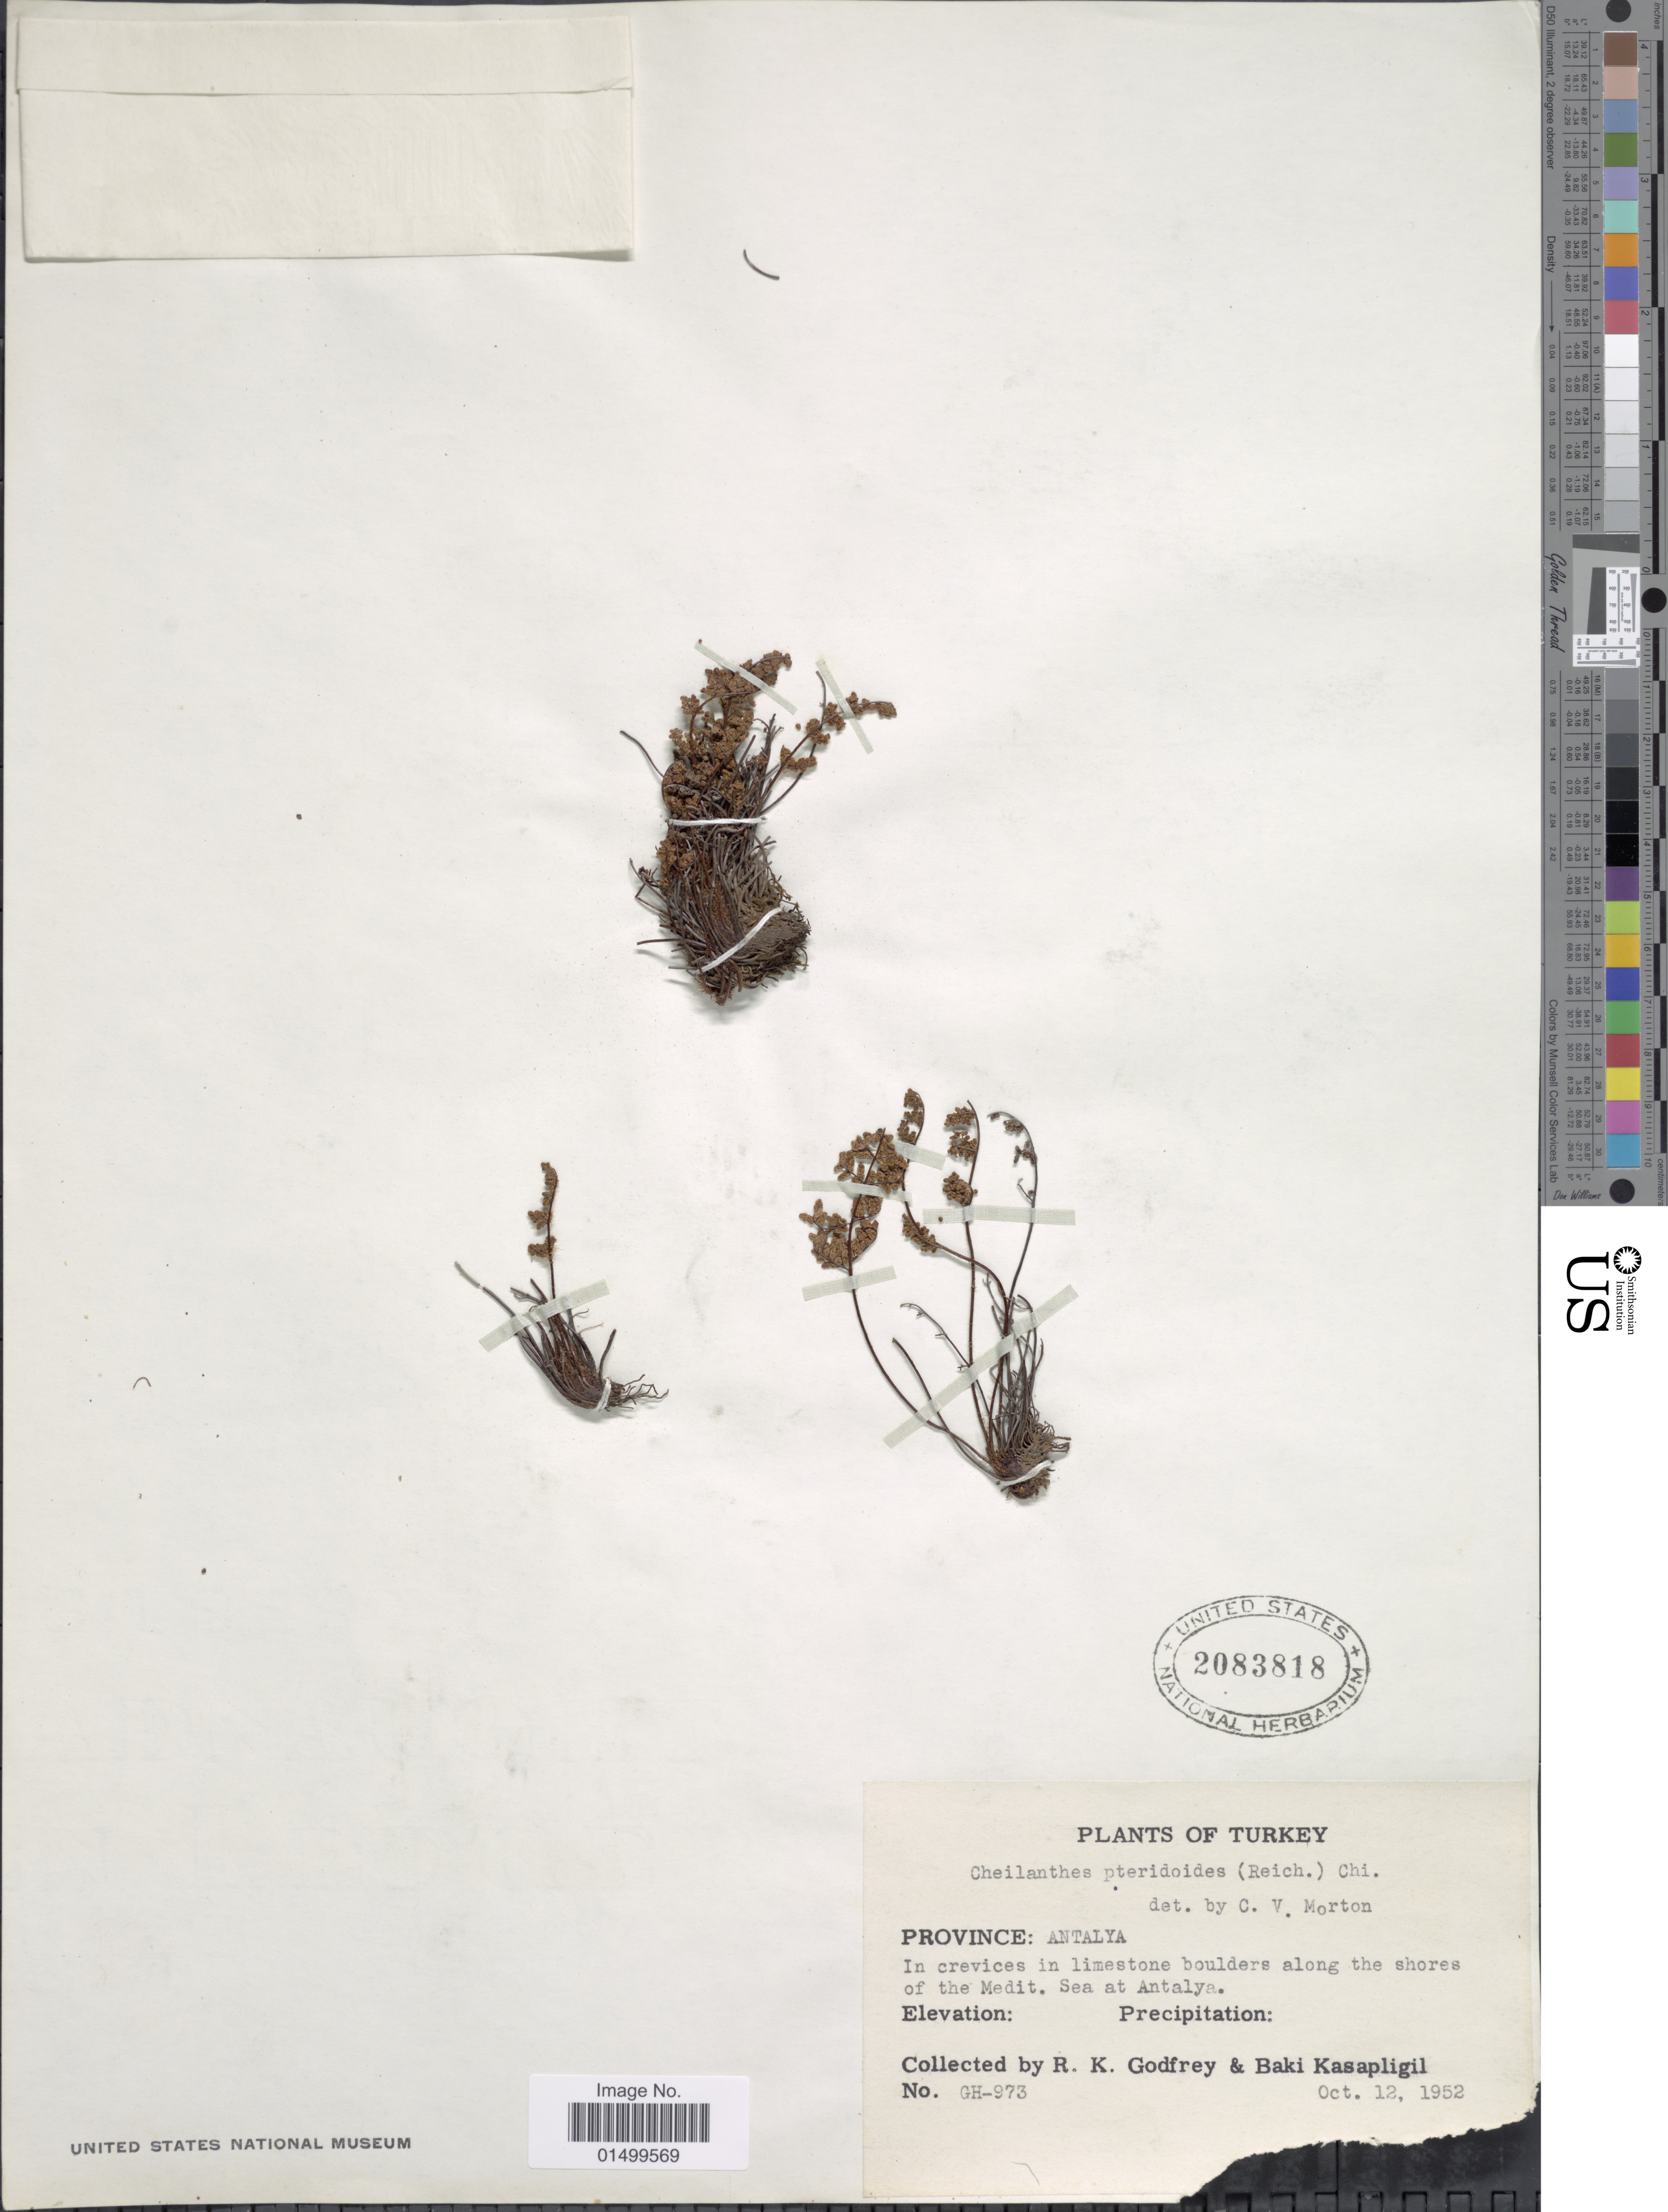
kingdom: Plantae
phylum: Tracheophyta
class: Polypodiopsida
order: Polypodiales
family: Pteridaceae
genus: Cheilanthes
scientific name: Cheilanthes pteridioides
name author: (Reichard) C. Chr.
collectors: R. K. Godfrey & B. Kasapligil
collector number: GH-973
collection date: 1952-10-12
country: Turkey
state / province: Antalya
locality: In crevices in limestone boulders along the shores of the Medit. Sea at Antalya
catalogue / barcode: US 2083818